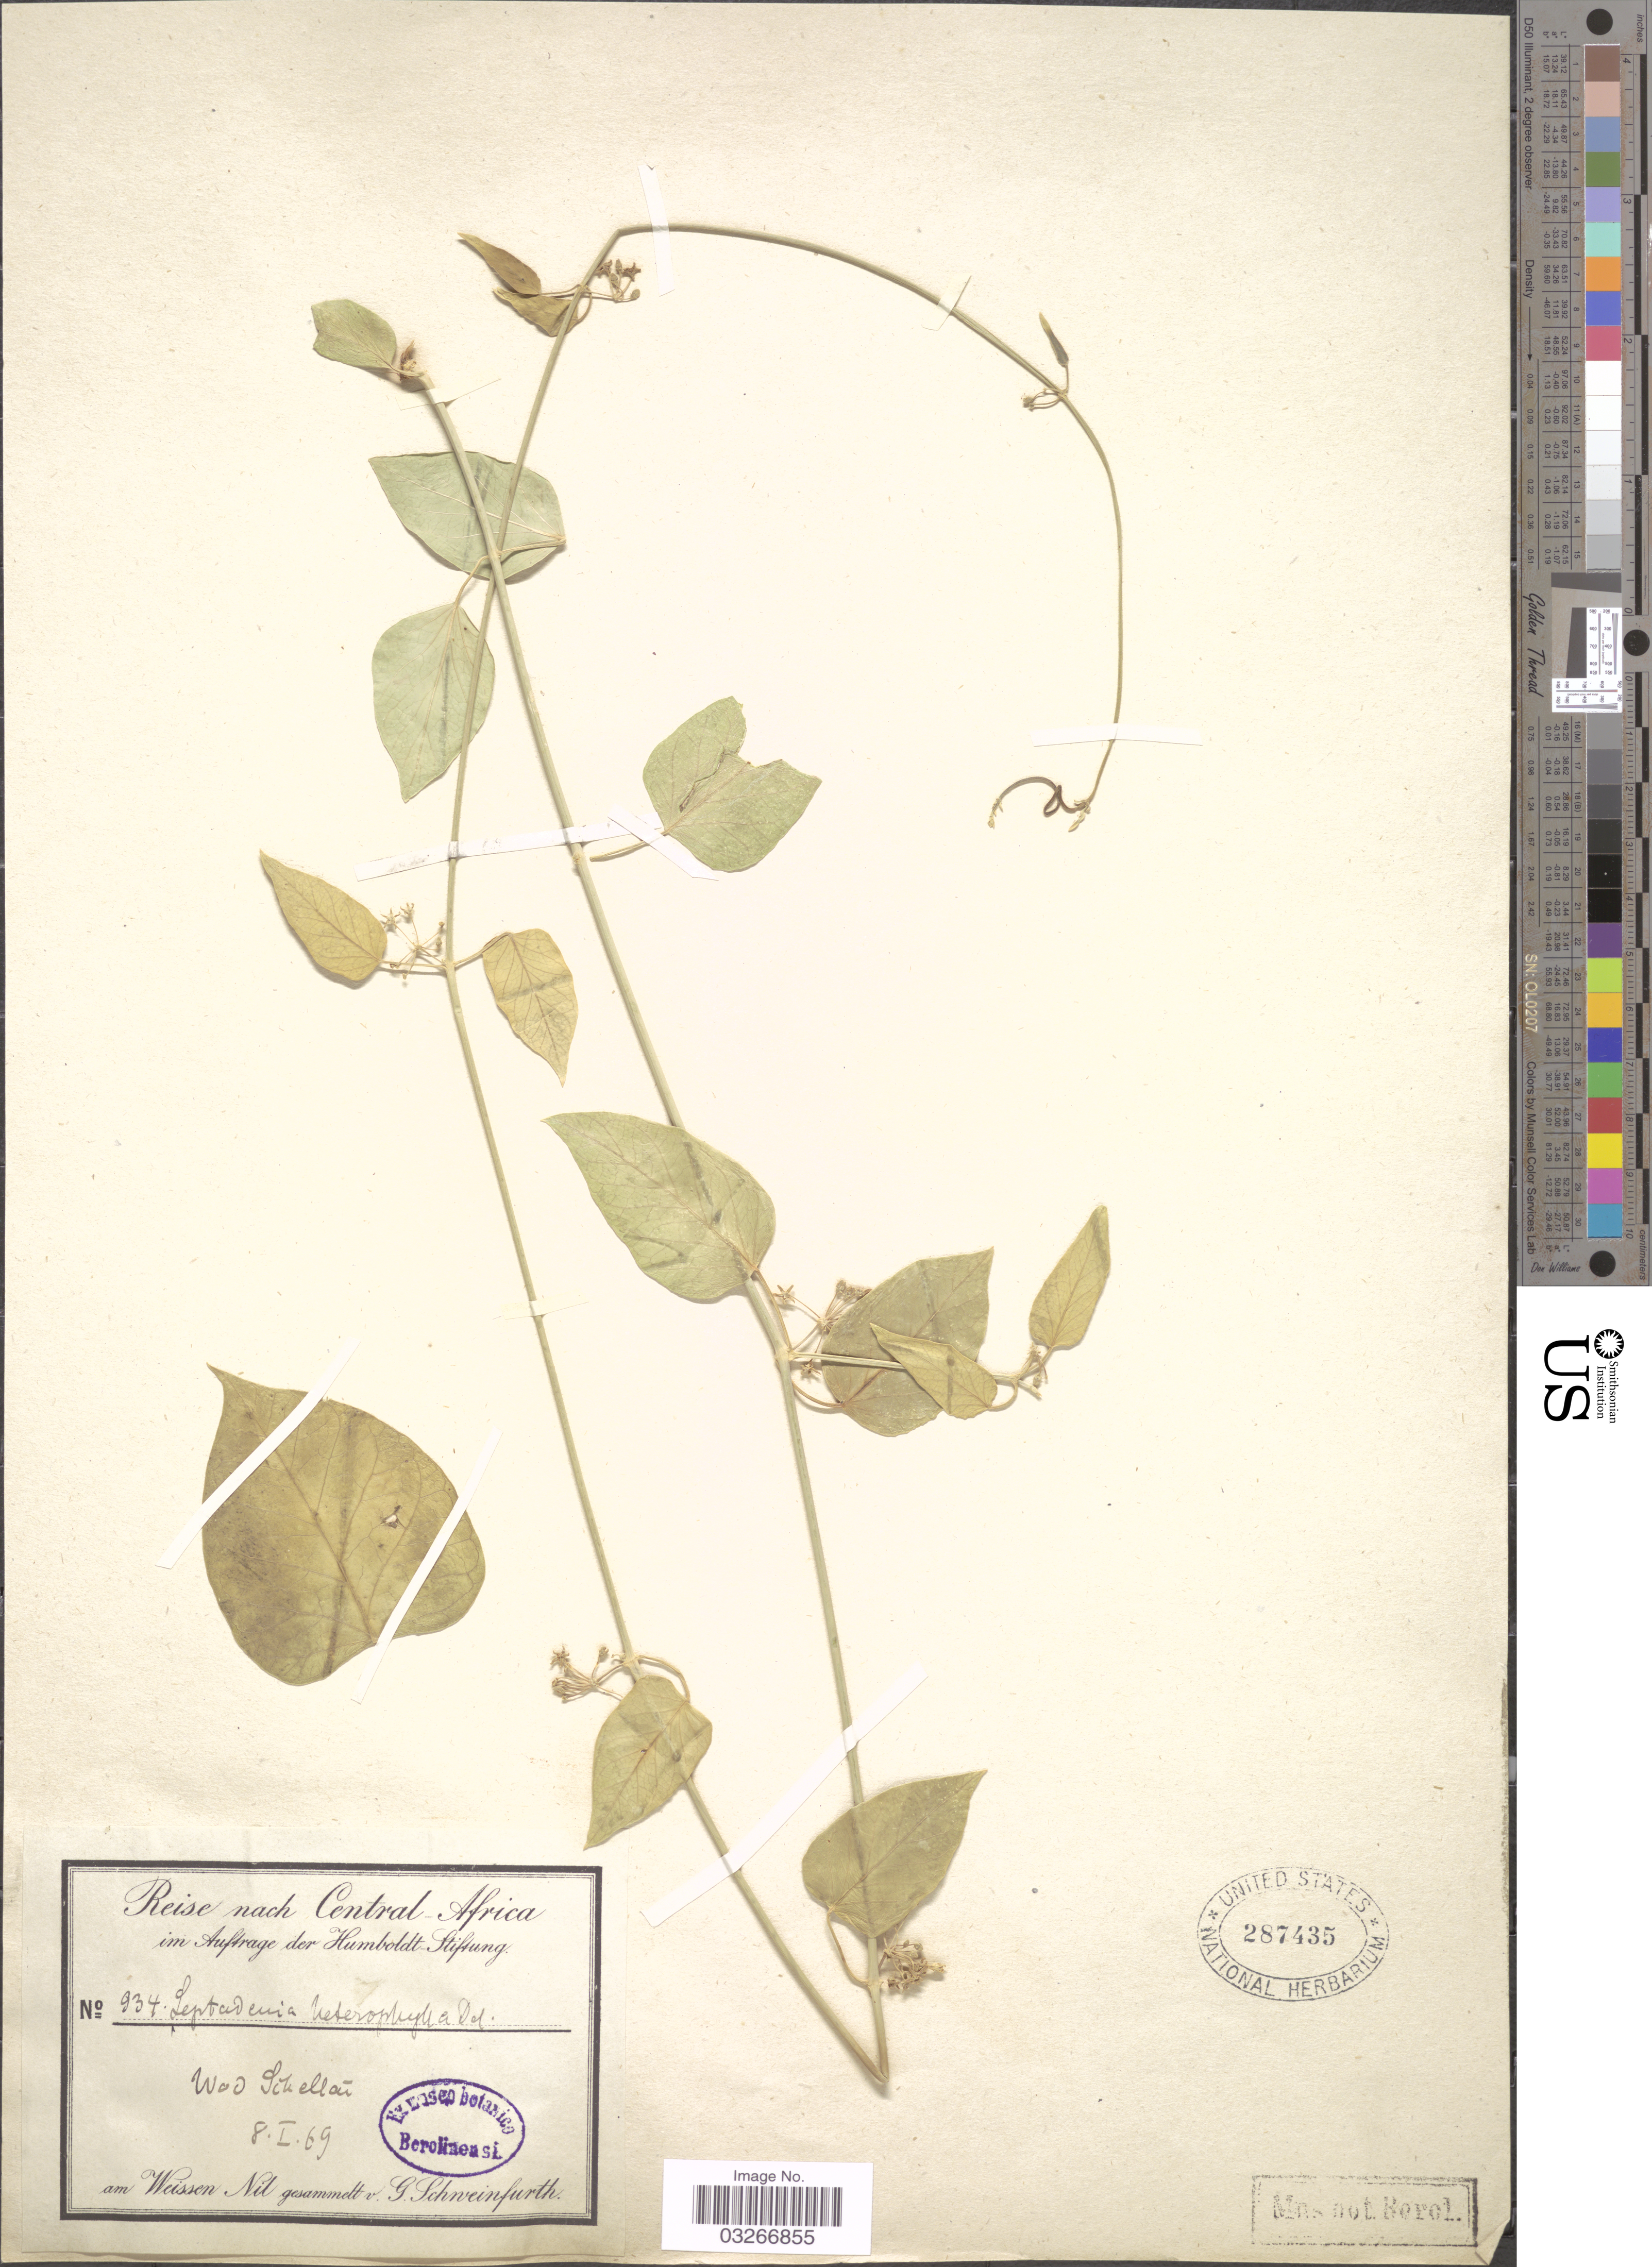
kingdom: Plantae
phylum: Tracheophyta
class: Magnoliopsida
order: Gentianales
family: Apocynaceae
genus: Leptadenia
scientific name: Leptadenia heterophylla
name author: (Delile) Decne.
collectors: G. A. Schweinfurth (herbarium)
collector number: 934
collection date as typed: Transcribed d/m/y: 8/1/69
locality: Central-Africa im Auftrage der Humboldt Stiftung. Wod Schellai.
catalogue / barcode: US 287435